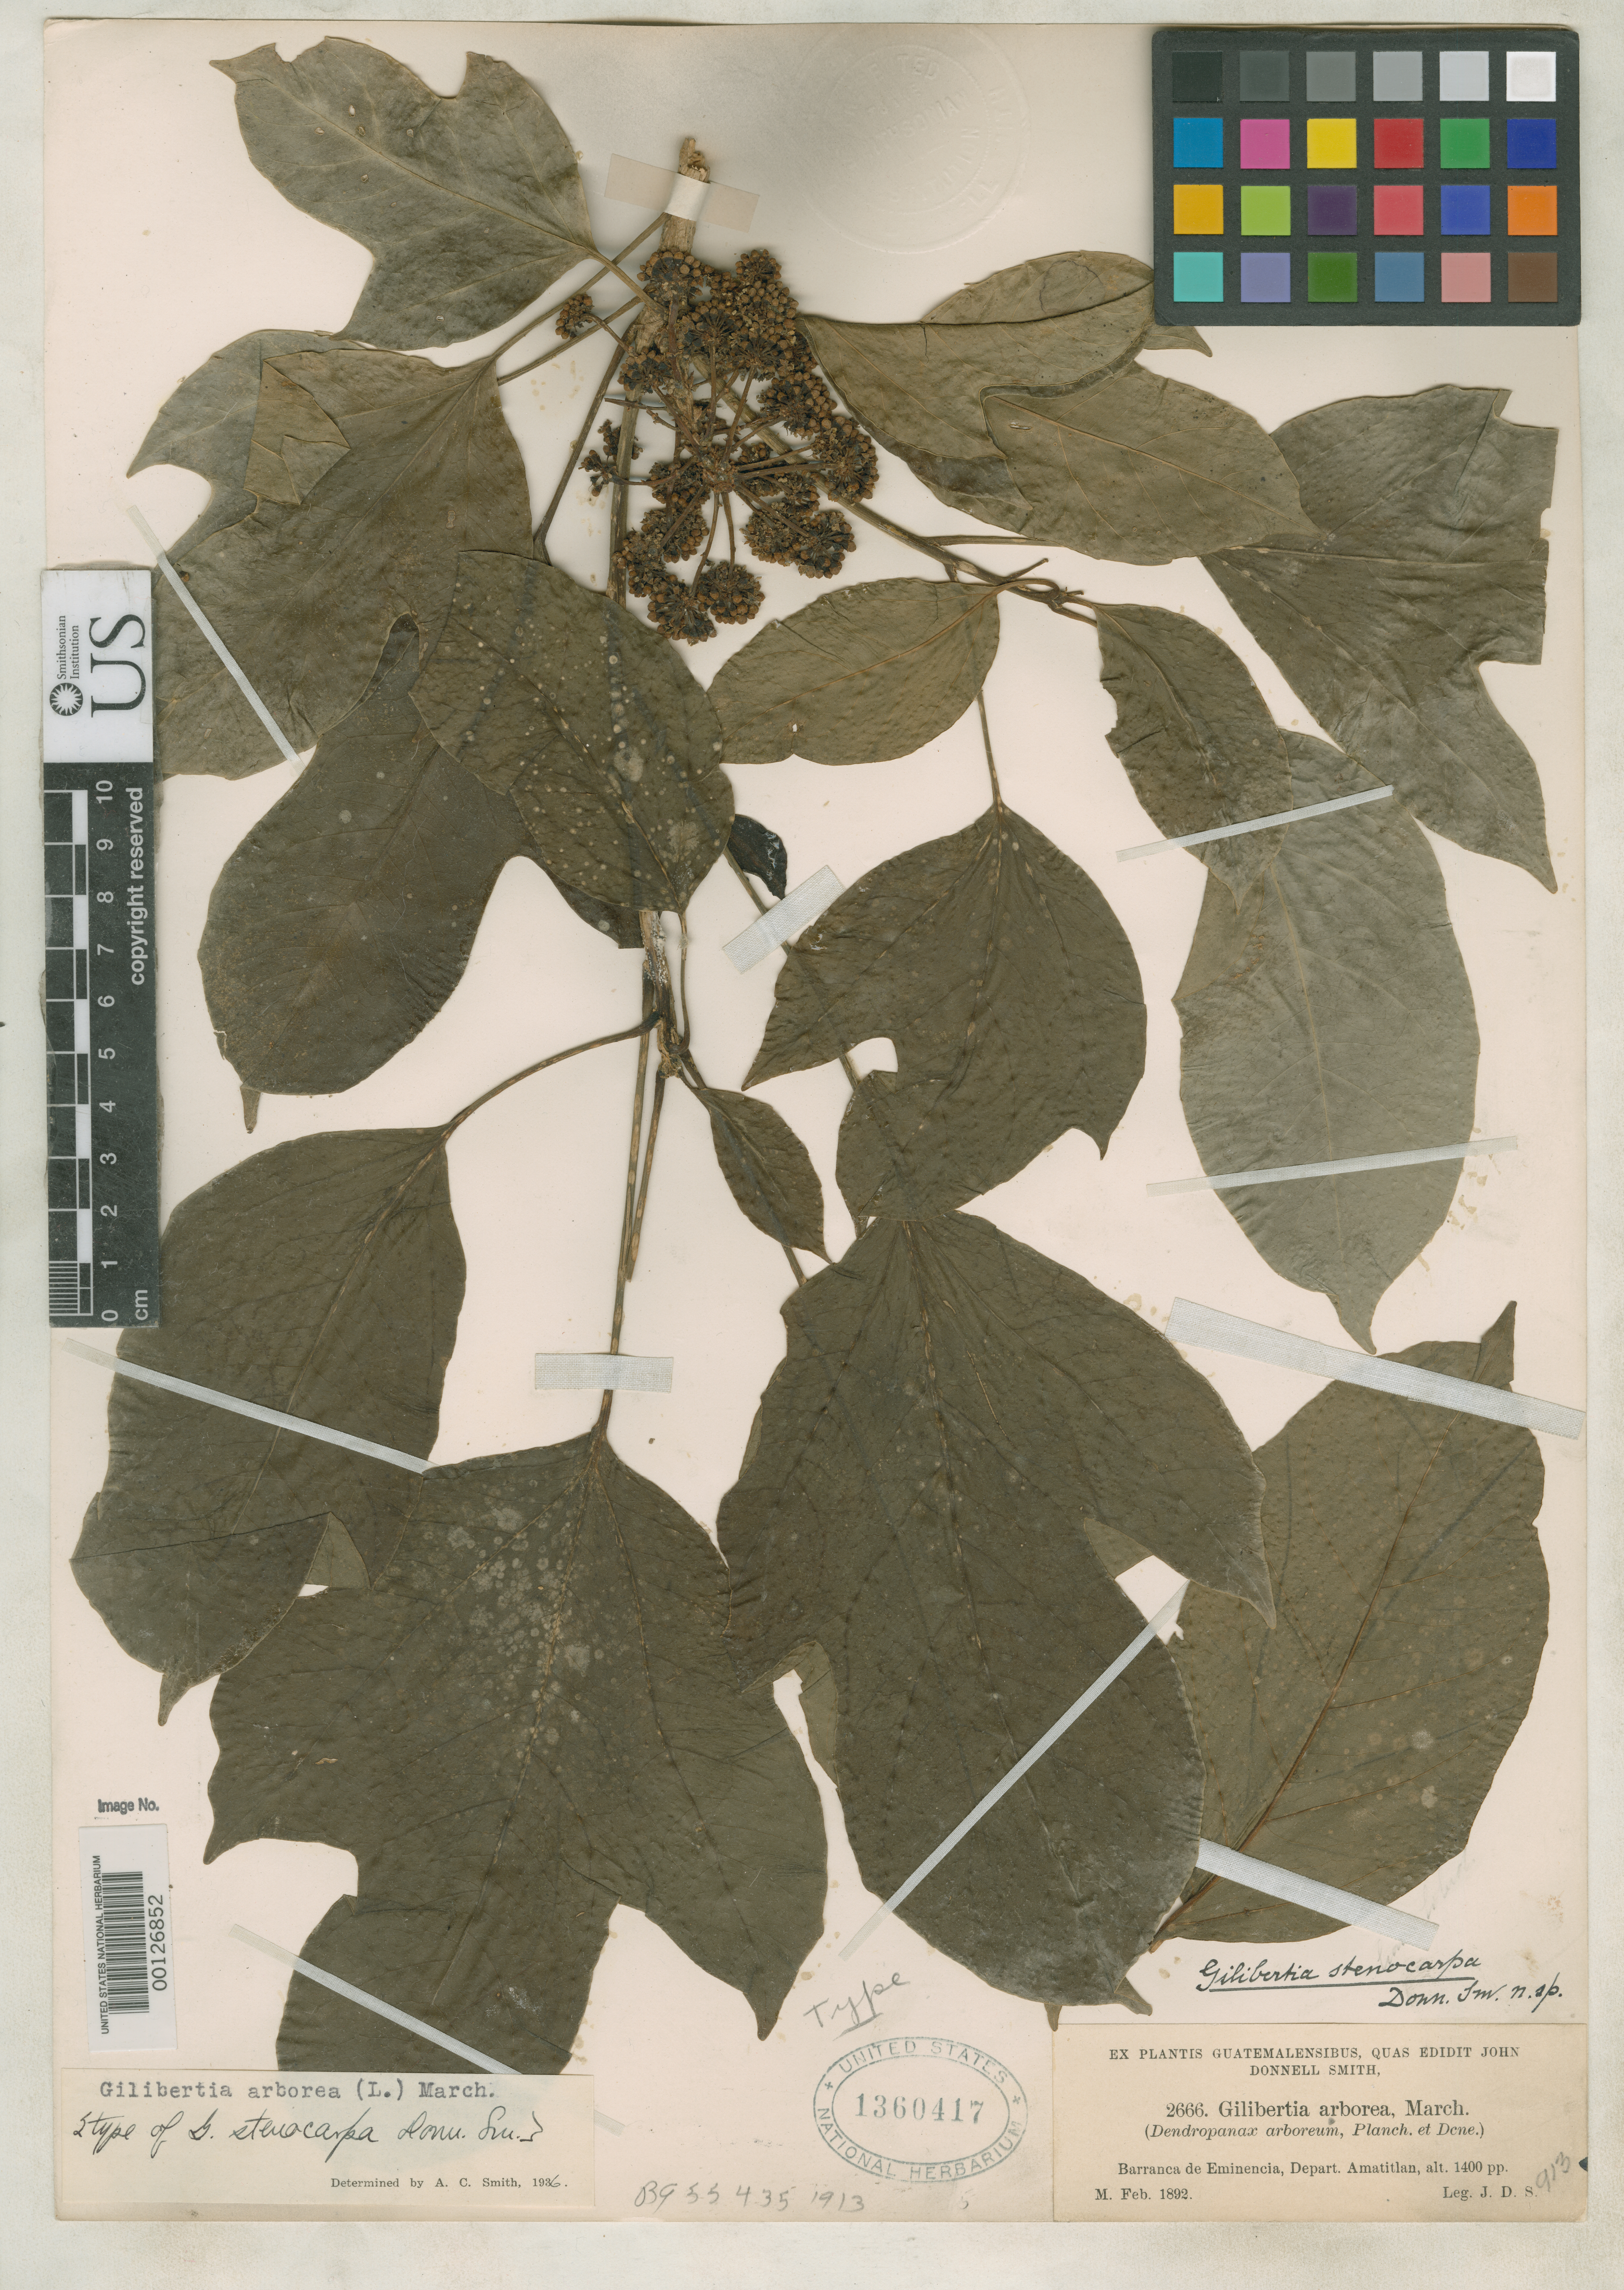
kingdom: Plantae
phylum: Tracheophyta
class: Magnoliopsida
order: Apiales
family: Araliaceae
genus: Gilibertia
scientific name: Gilibertia stenocarpa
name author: Donn. Sm.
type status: Syntype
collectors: J. Donnell Smith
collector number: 2666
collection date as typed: Feb 1892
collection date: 1892-02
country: Guatemala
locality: Amatitlán, Barranca de Eminencia.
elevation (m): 427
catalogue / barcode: US 1360417